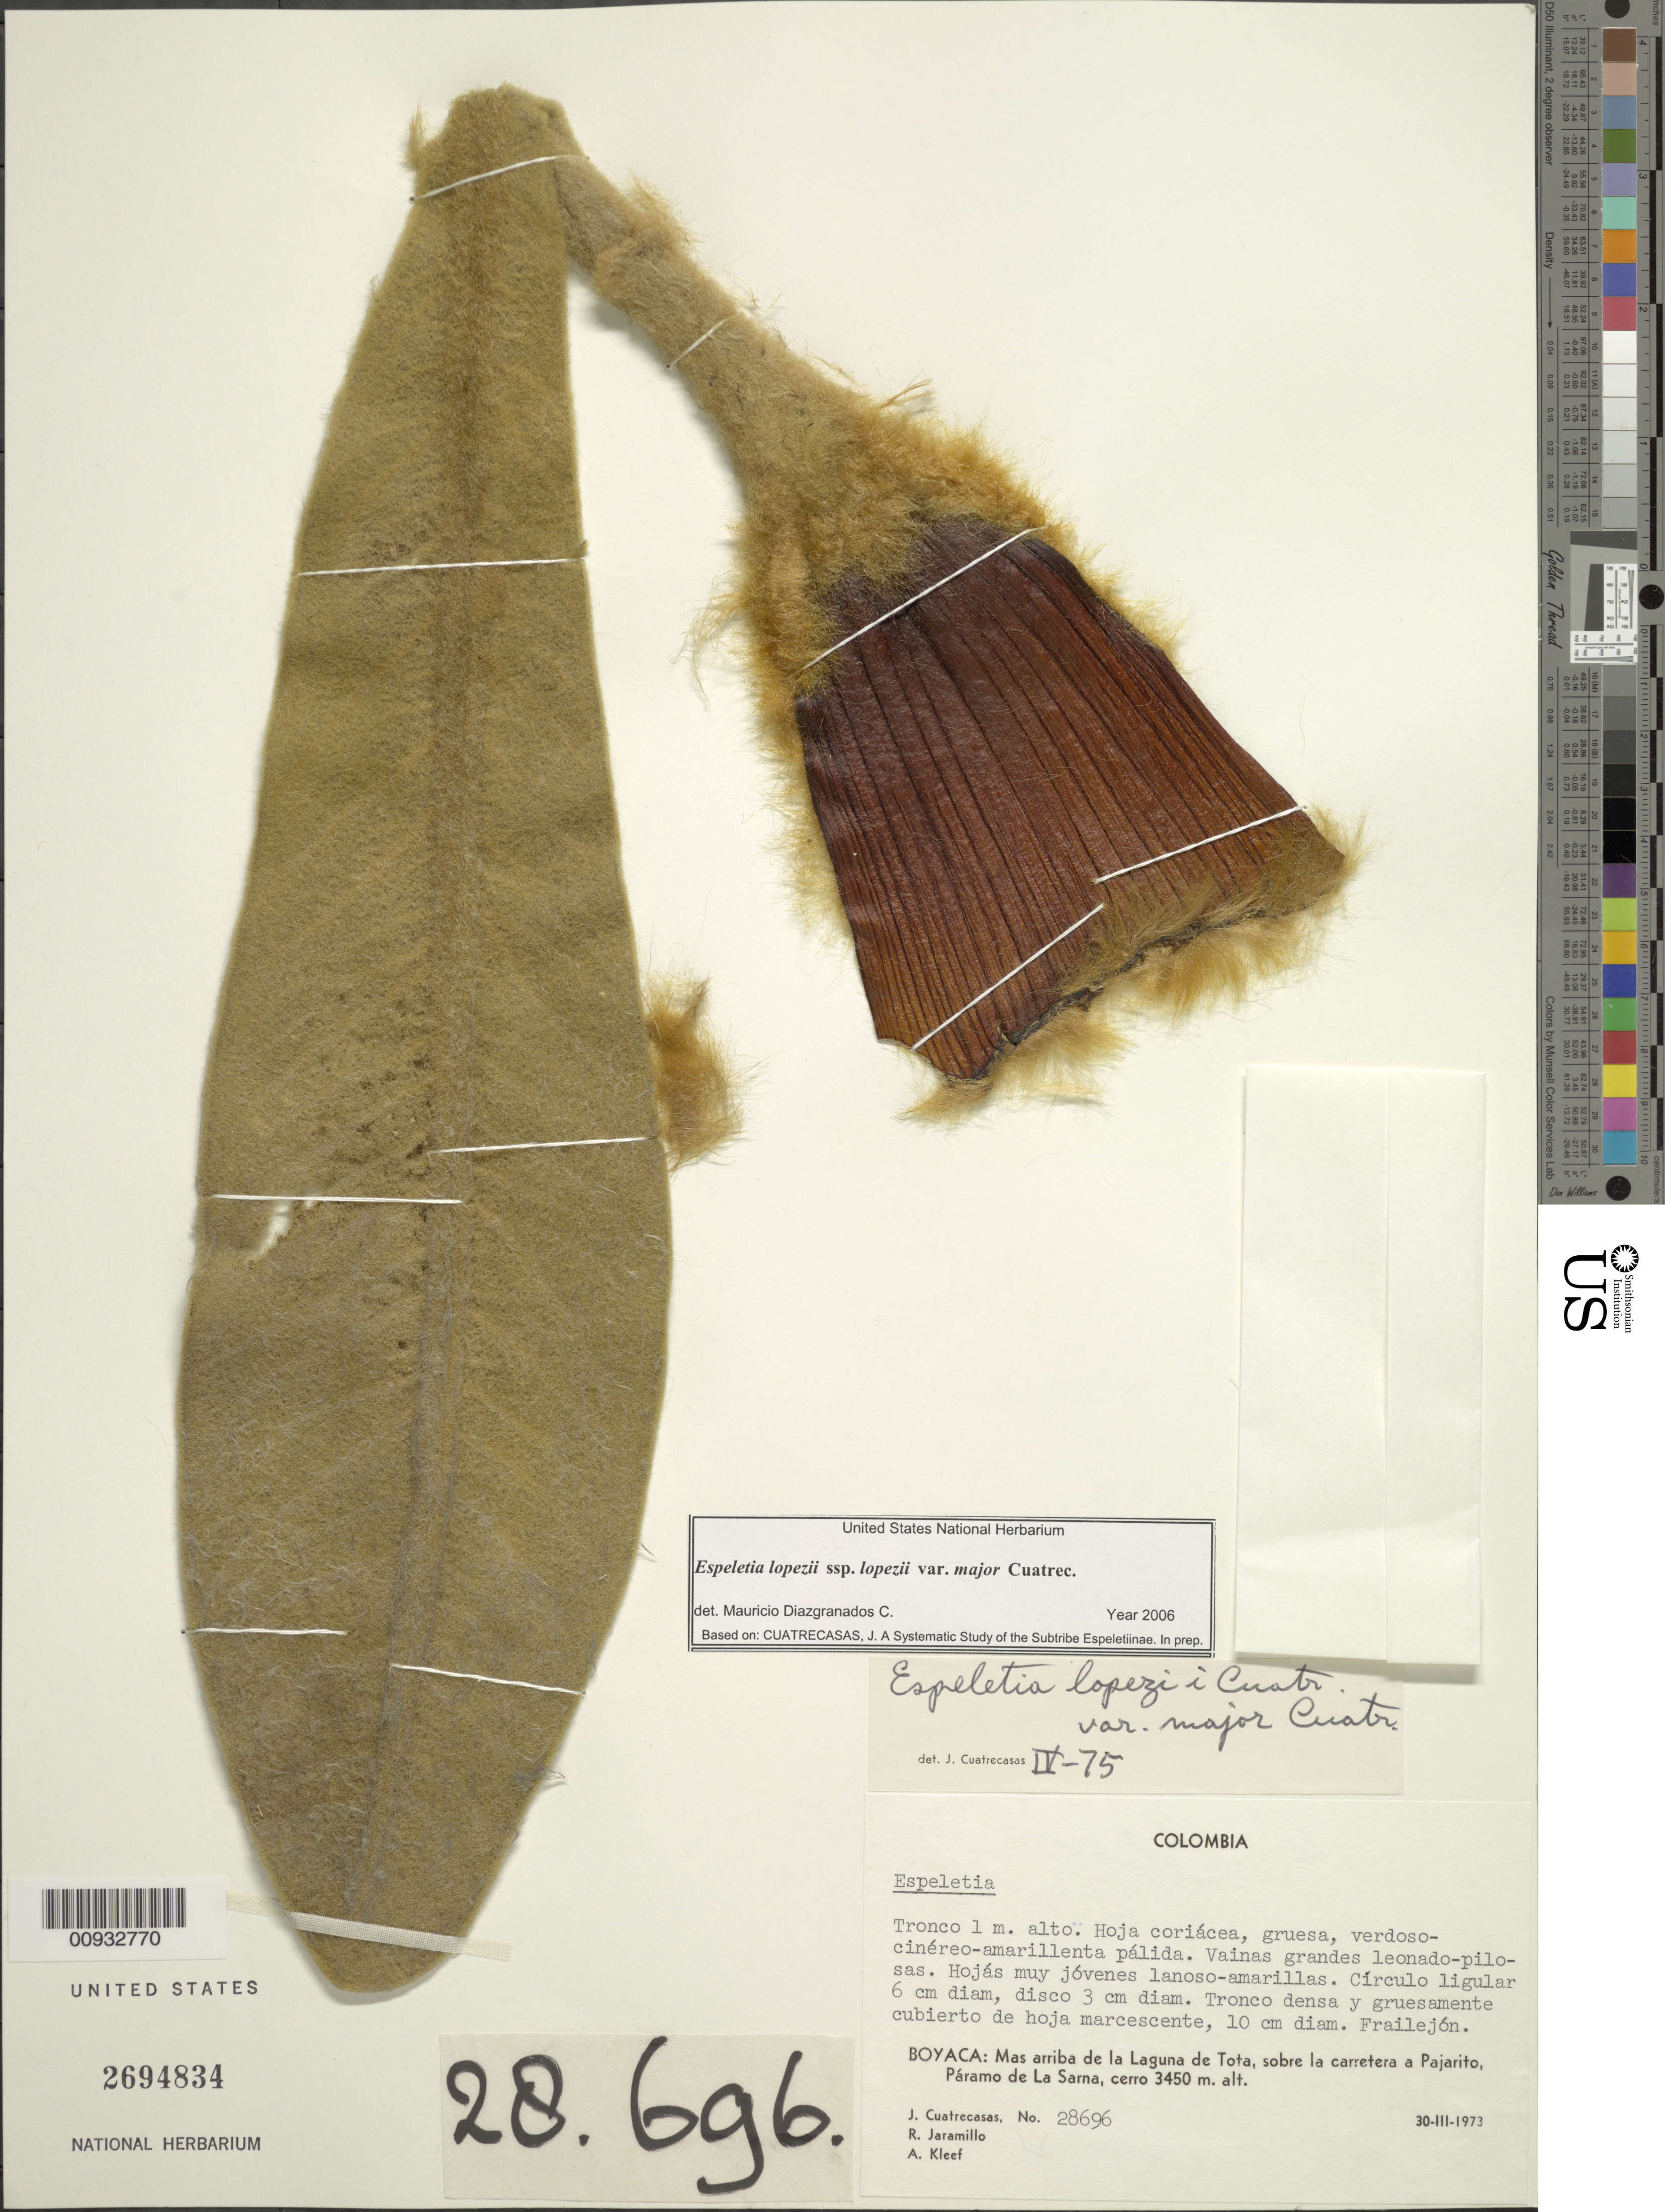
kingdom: Plantae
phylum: Tracheophyta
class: Magnoliopsida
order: Asterales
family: Asteraceae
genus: Espeletia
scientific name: Espeletia lopezii var. major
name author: Cuatrec.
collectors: J. Cuatrecasas, R. Jaramillo M. & A. Kleef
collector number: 28696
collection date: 1973-03-30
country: Colombia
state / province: Boyacá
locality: Mas arriba de la Laguna de Tota, sobre la carretera a Pajarito. Paramo de La Sarna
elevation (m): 3450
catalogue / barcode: US 2694834